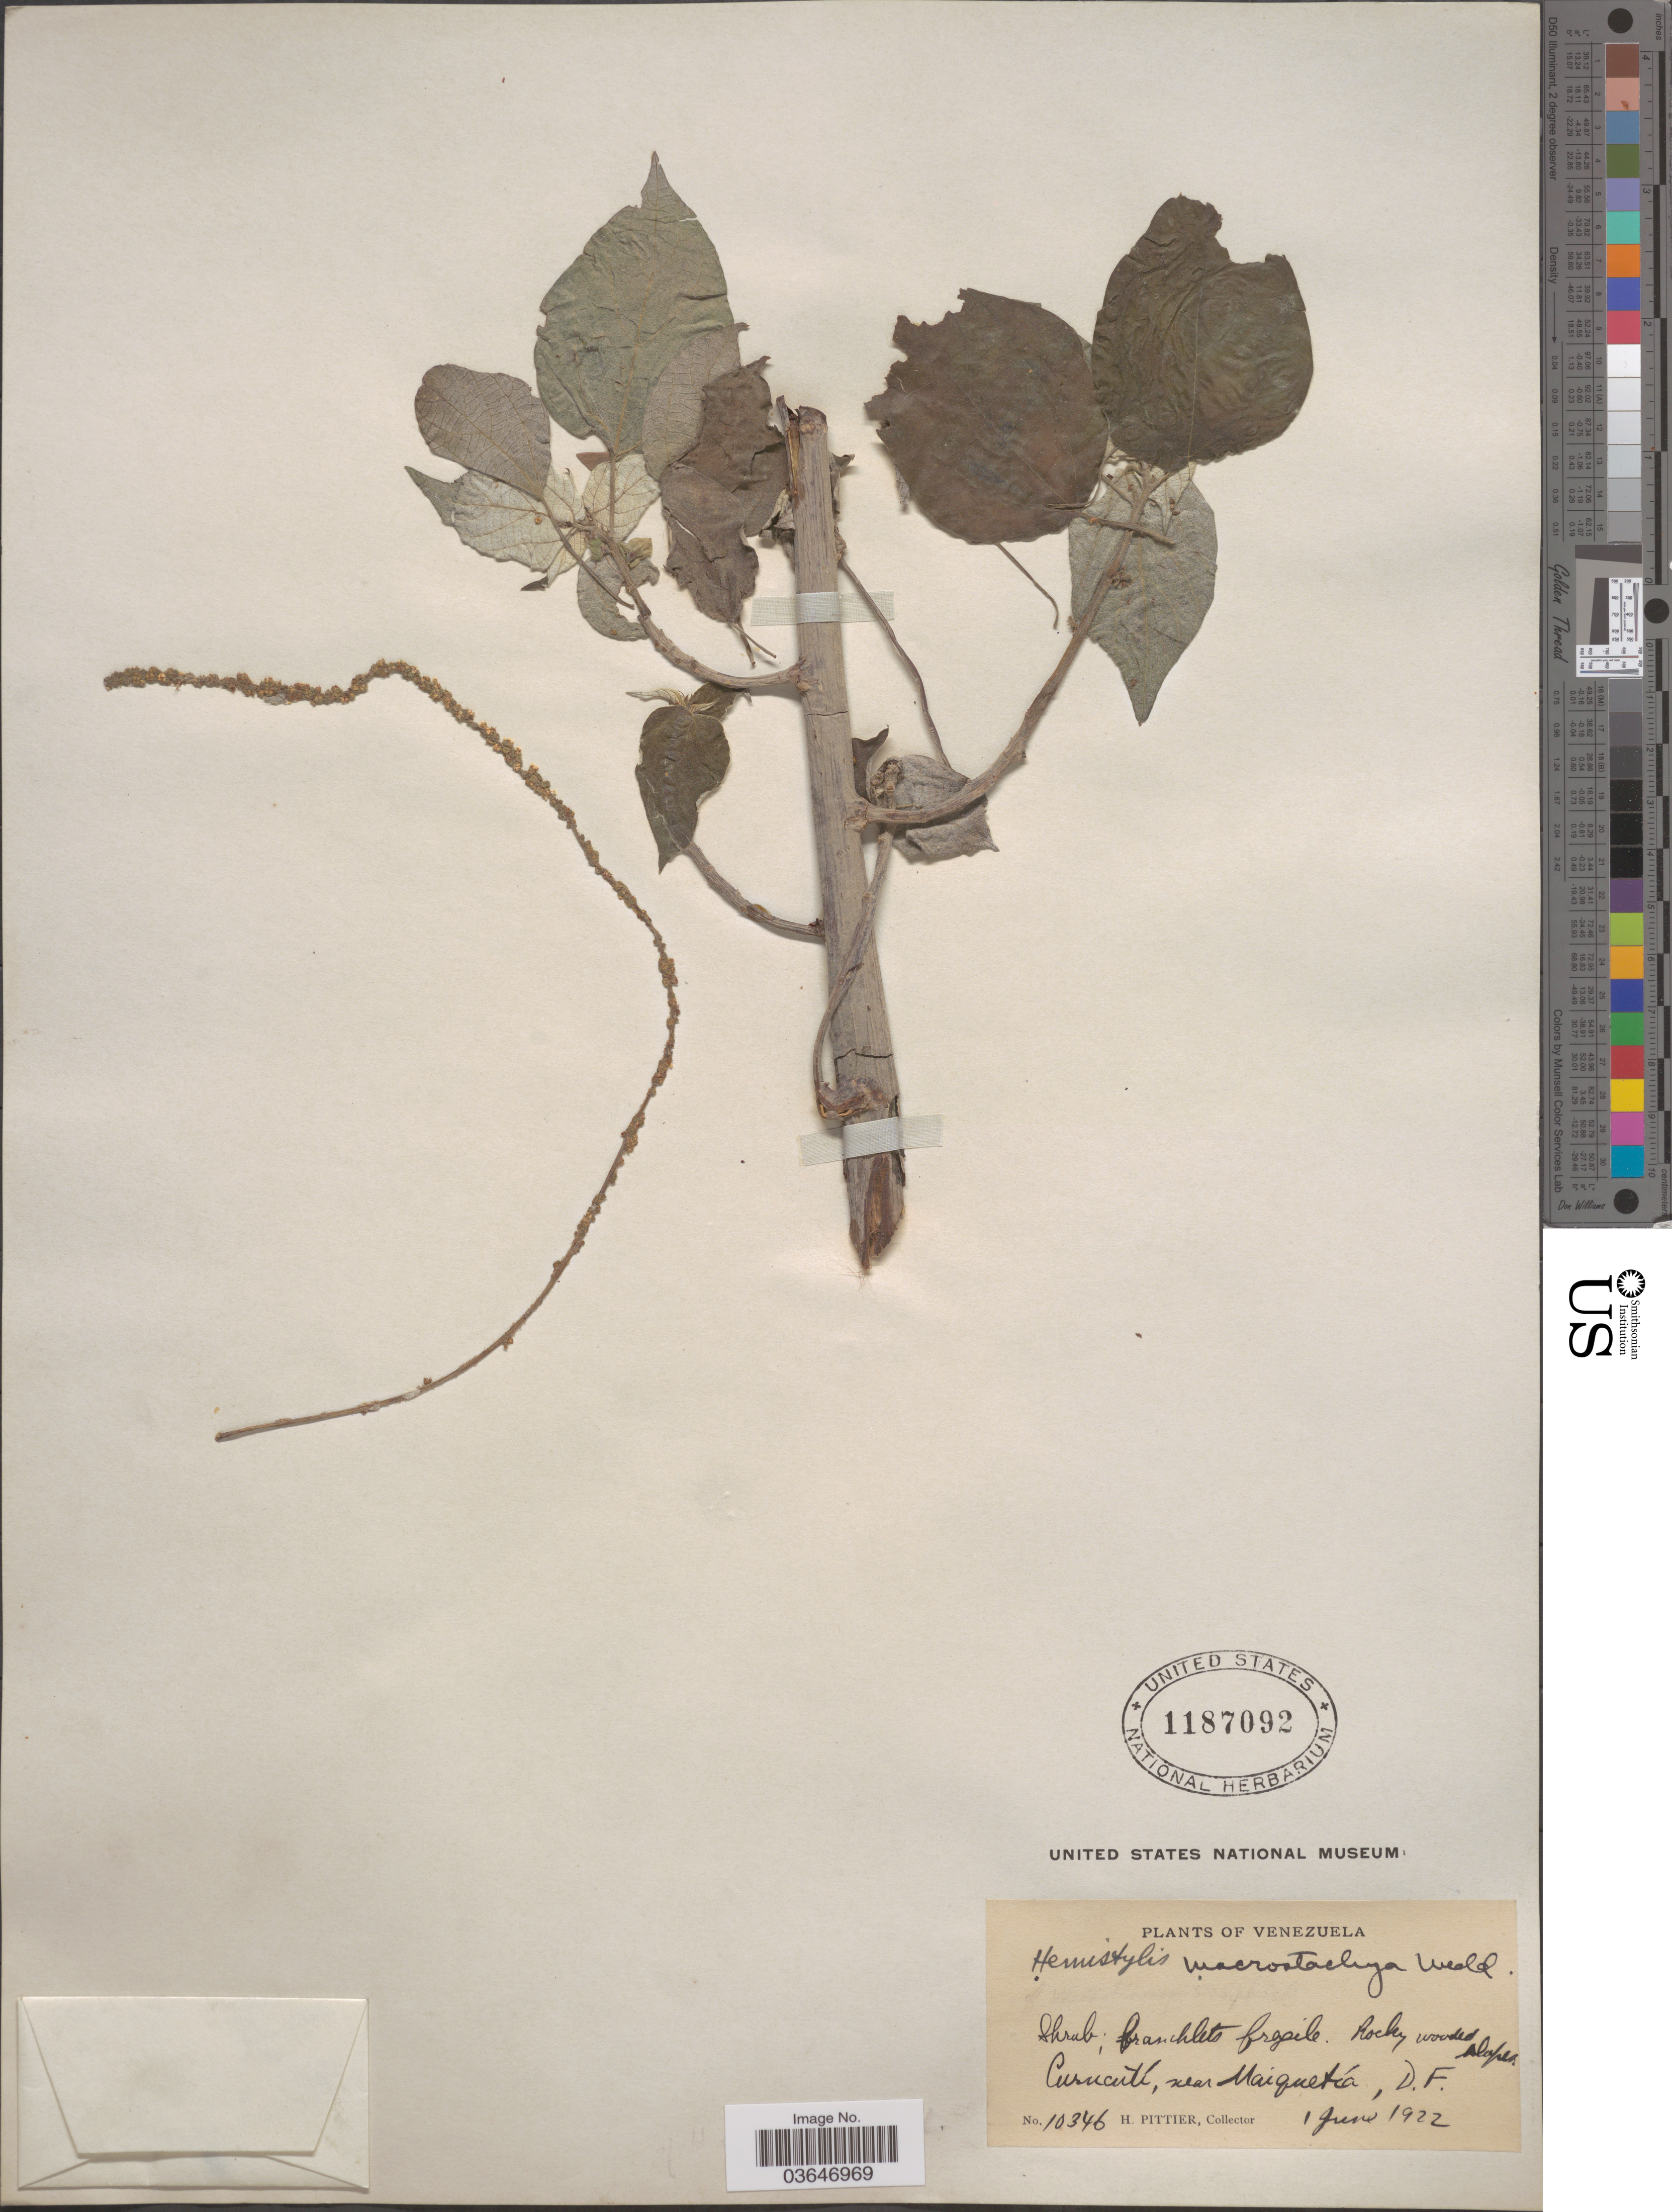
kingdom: Plantae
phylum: Tracheophyta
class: Magnoliopsida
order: Rosales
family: Urticaceae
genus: Hemistylus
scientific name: Hemistylus macrostachya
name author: Wedd.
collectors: H. F. Pittier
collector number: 10346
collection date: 1922-06-01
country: Venezuela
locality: Curucutí, near Maiquetía, D. F.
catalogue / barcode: US 1187092